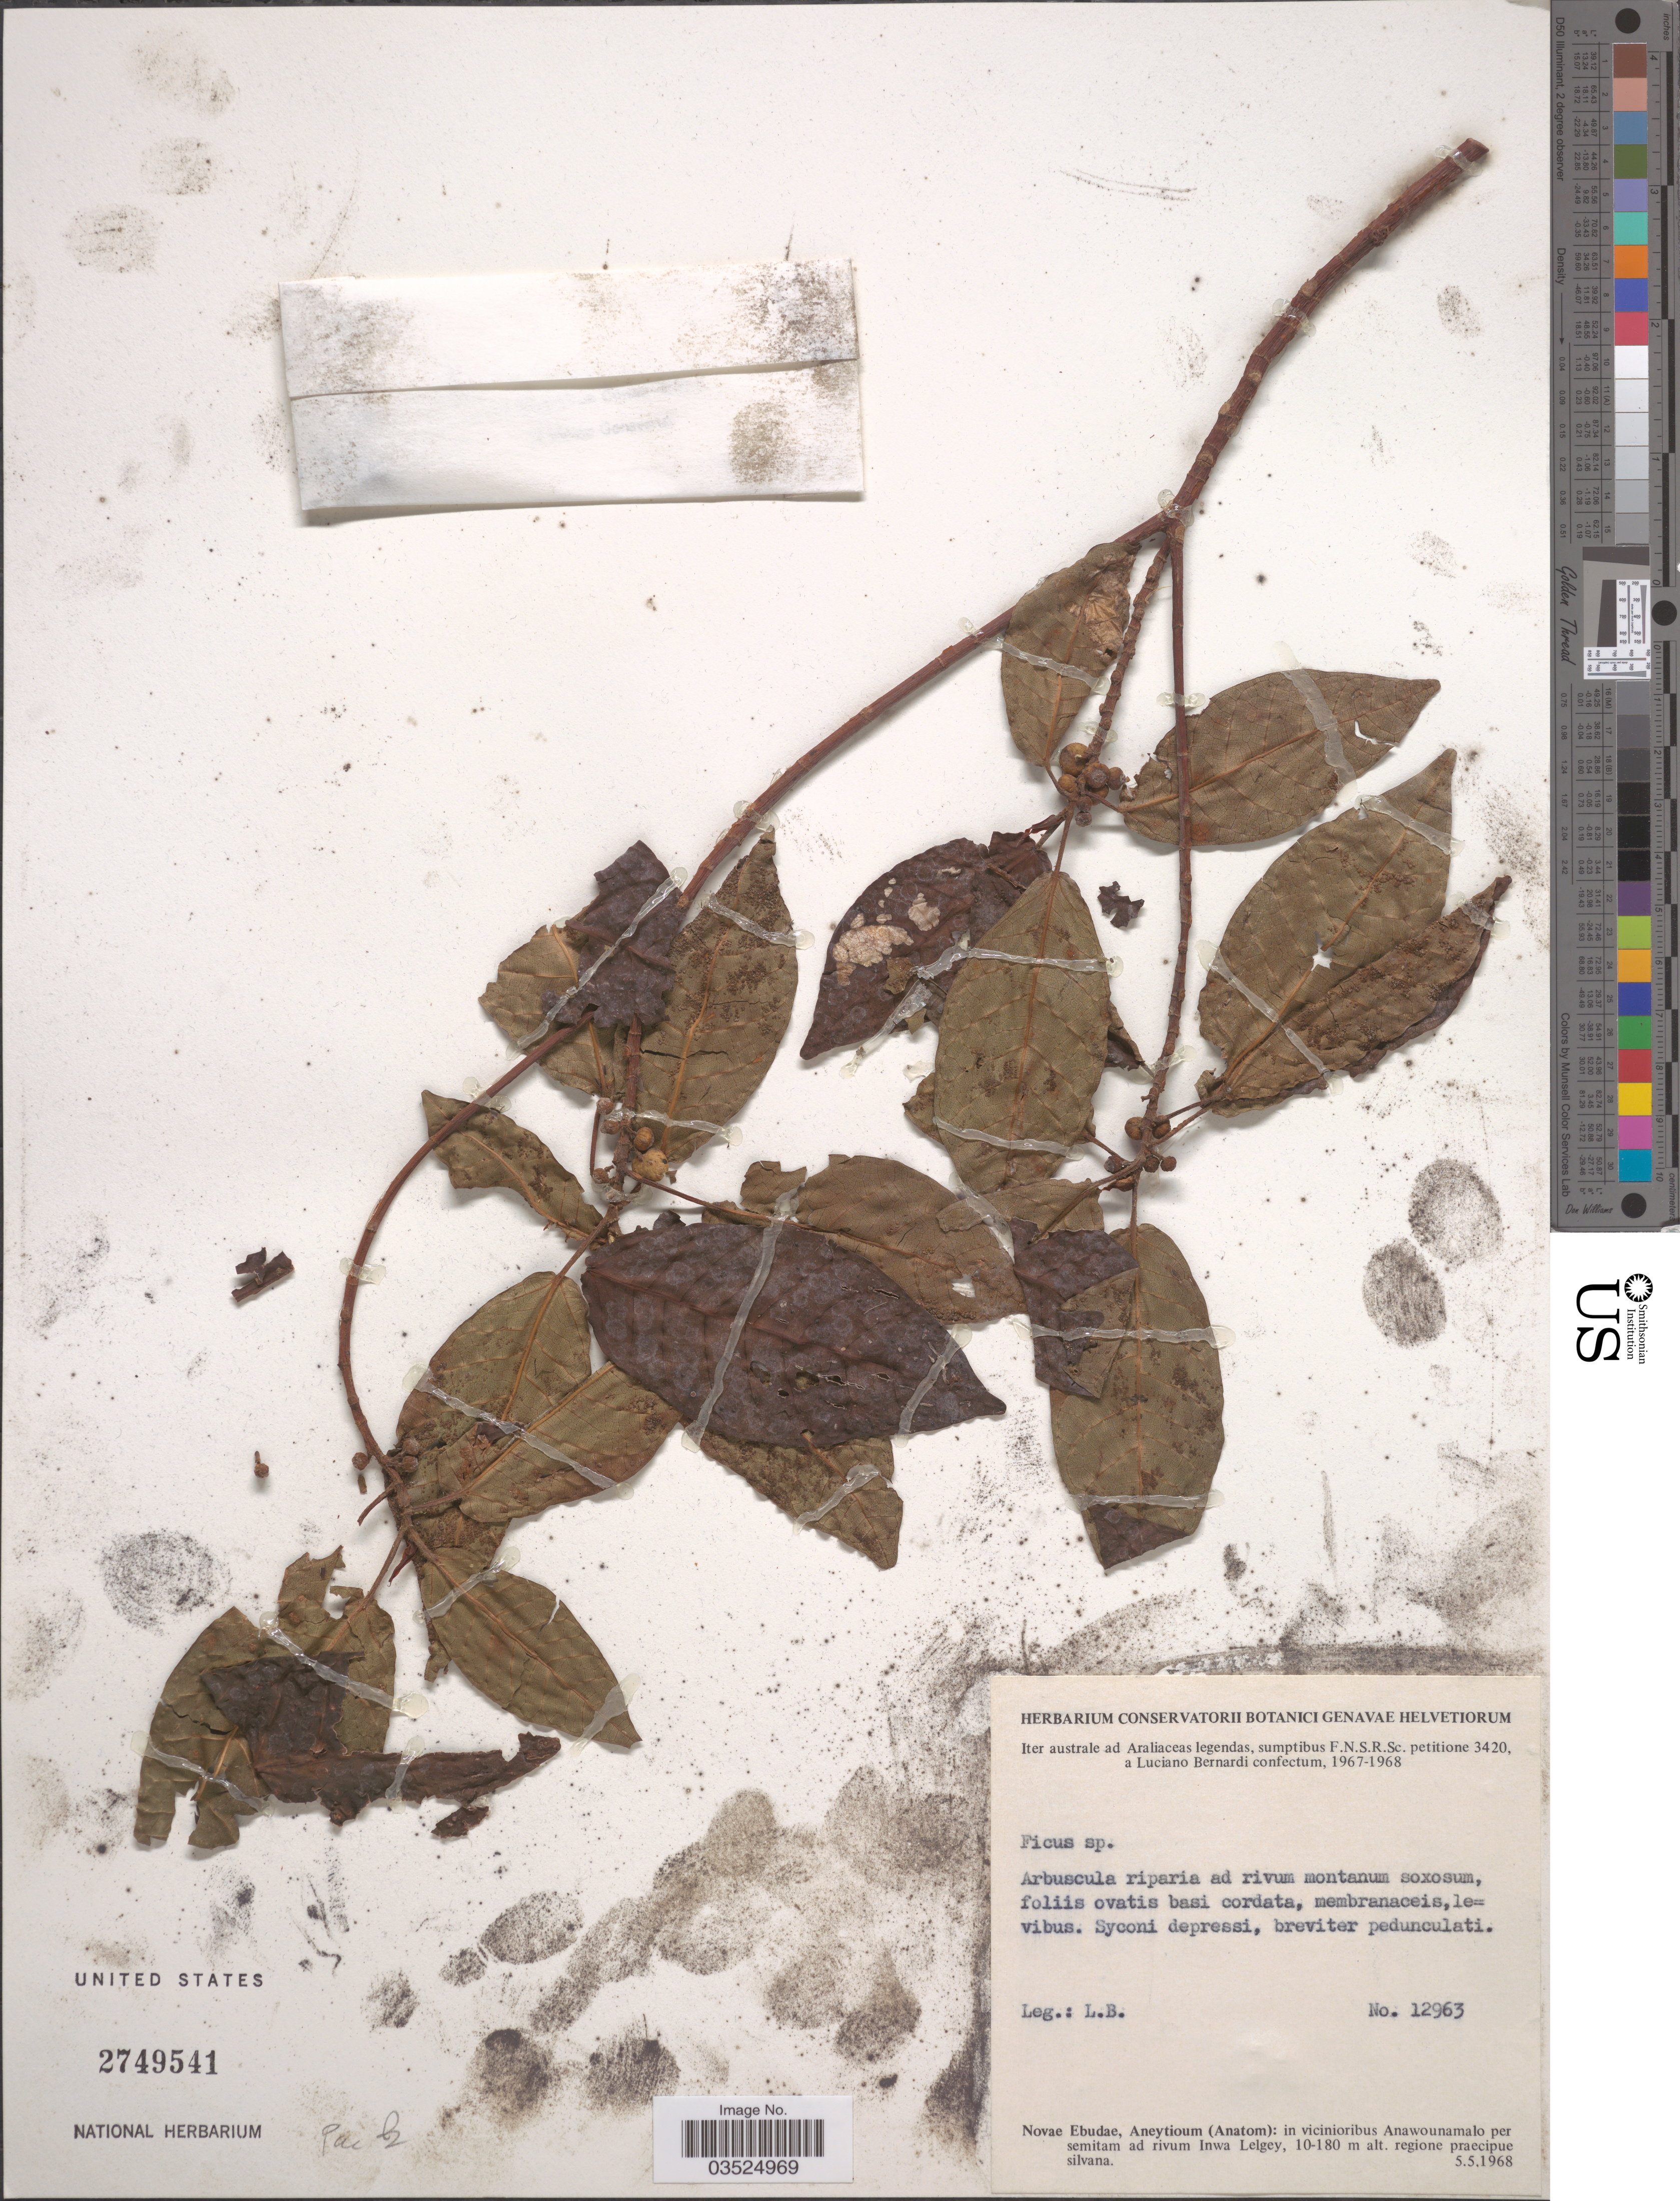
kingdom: Plantae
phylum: Tracheophyta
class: Magnoliopsida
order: Rosales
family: Moraceae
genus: Ficus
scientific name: Ficus sp.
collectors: L. Bernardi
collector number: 12963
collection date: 1968-05-05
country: Vanuatu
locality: Novae Ebudae, Aneytioum (Anatom): in vicinioribus Anawounamalo per semitam ad rivum Inwa Lelgey. Regione praecipue silvana.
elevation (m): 10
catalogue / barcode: US 2749541